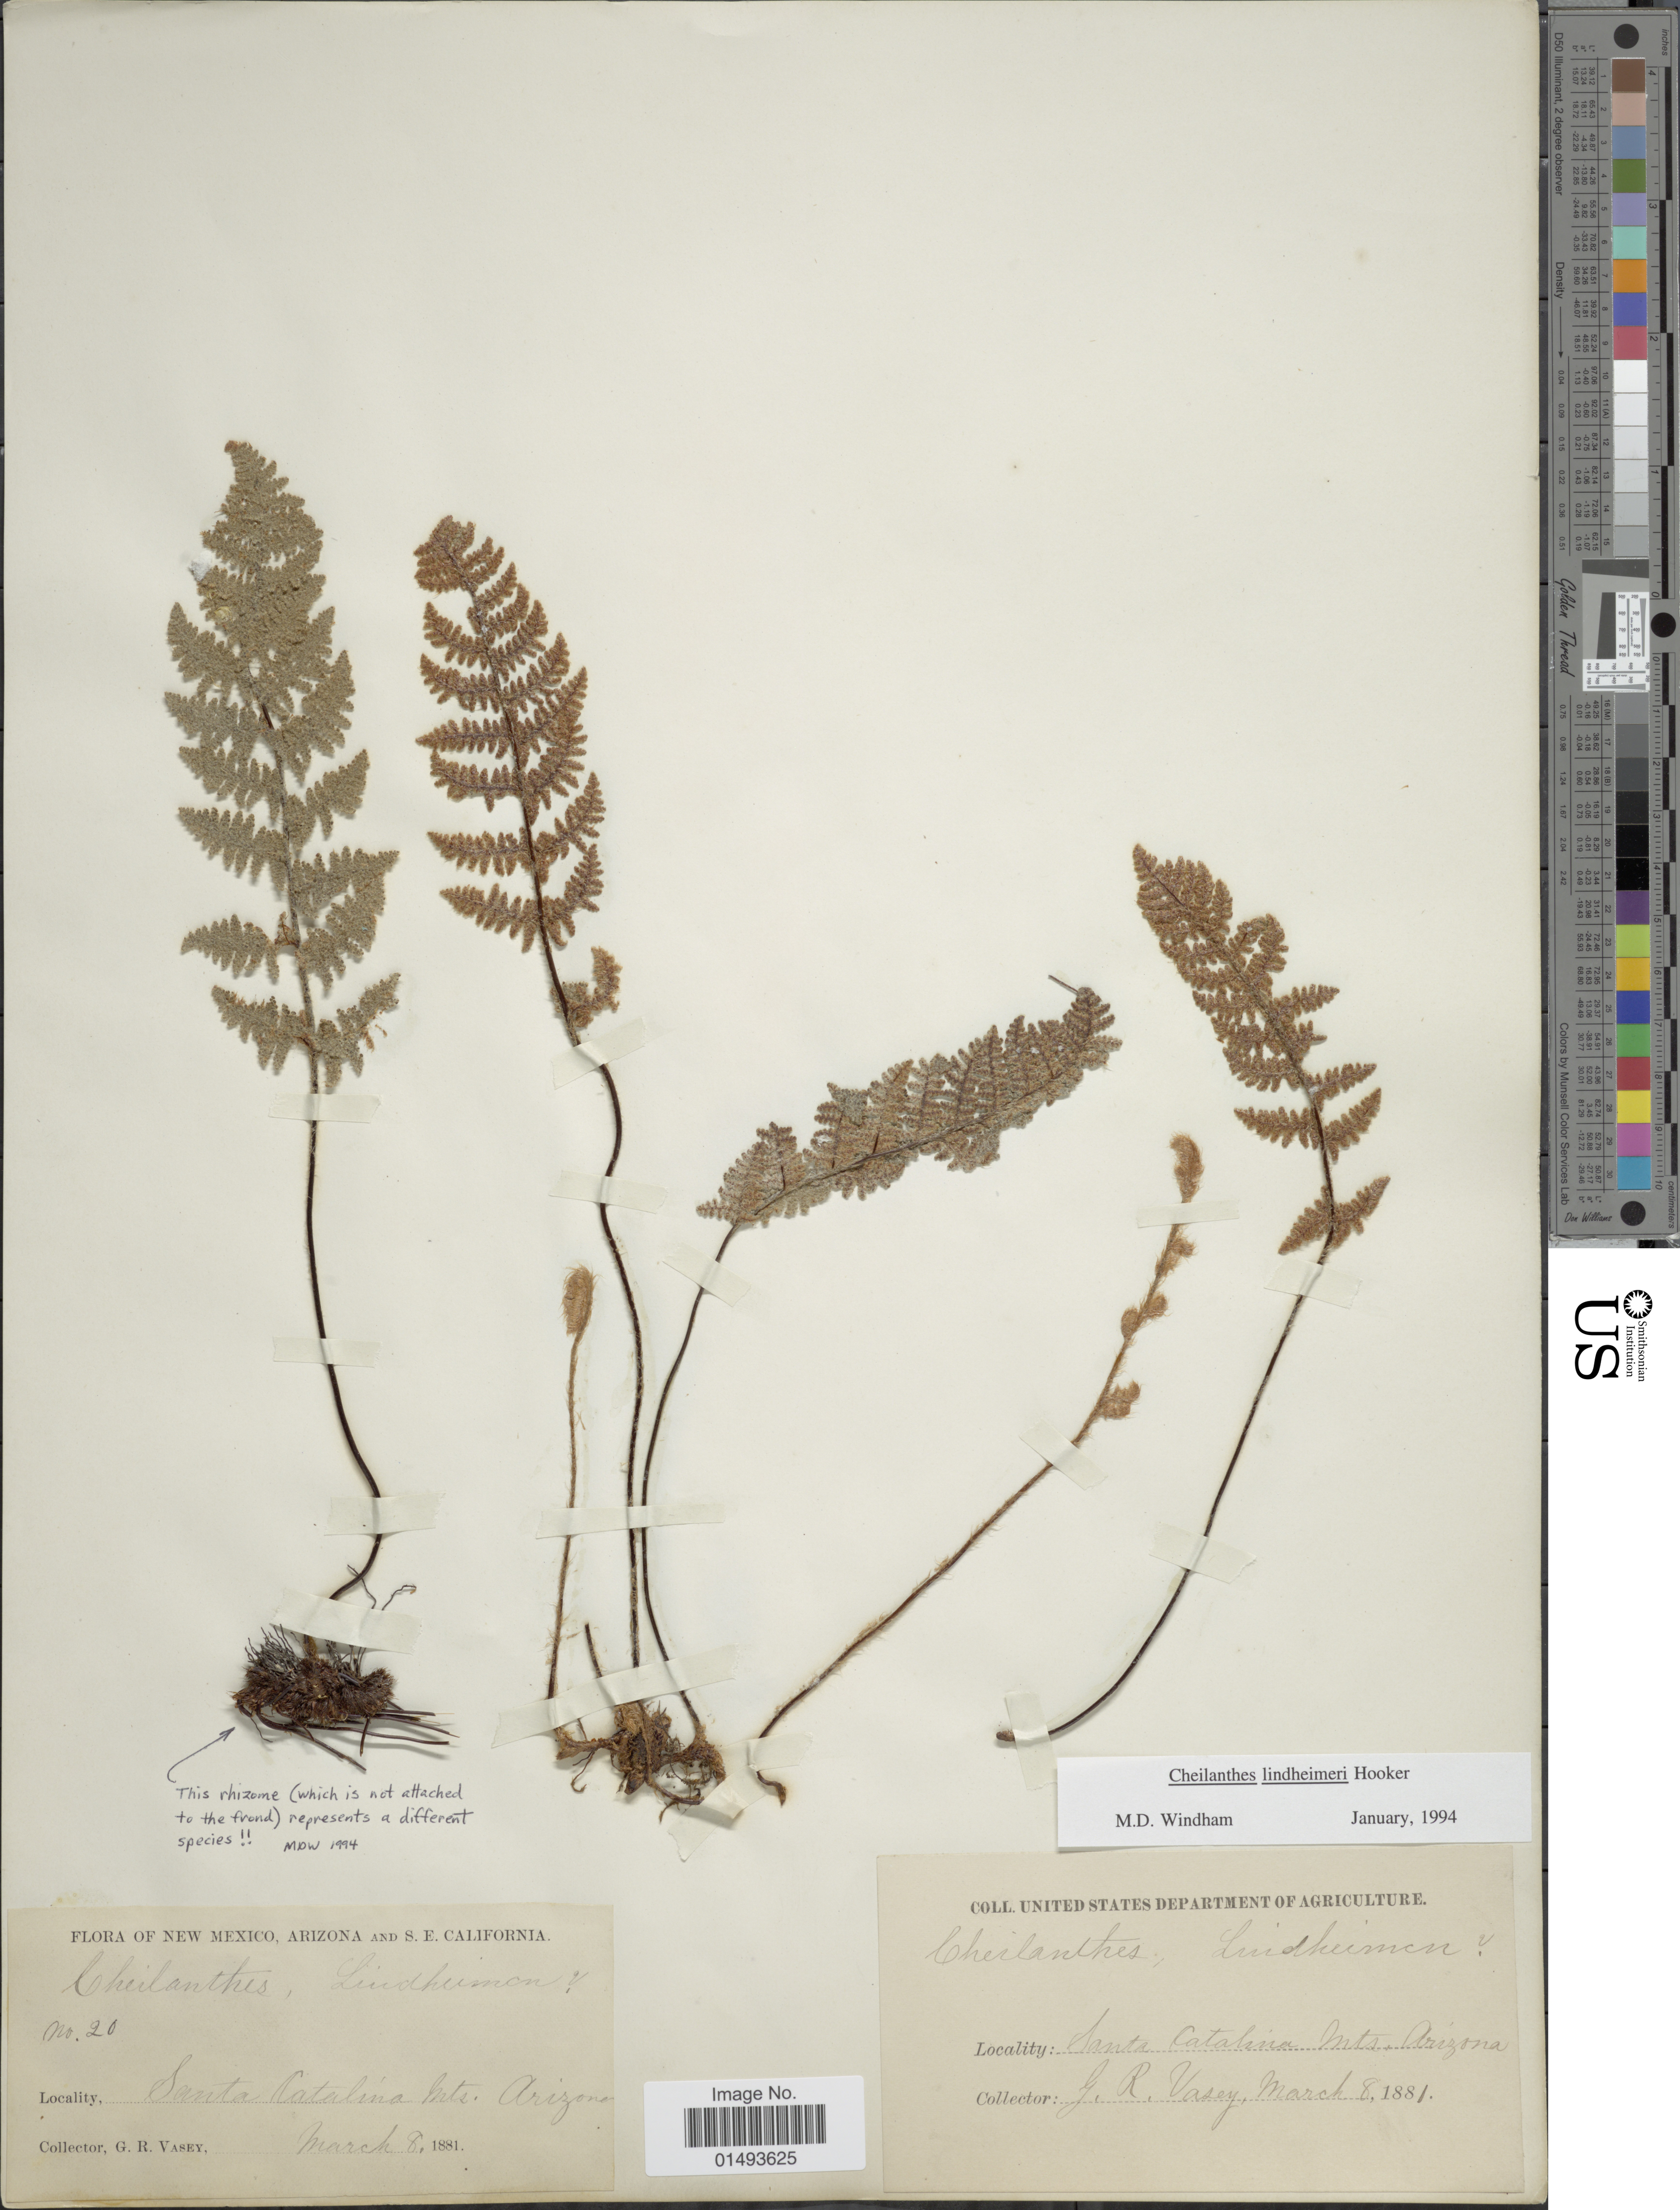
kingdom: Plantae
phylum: Tracheophyta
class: Polypodiopsida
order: Polypodiales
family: Pteridaceae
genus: Myriopteris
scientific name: Myriopteris lindheimeri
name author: (Hook.) J. Sm.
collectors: G. R. Vasey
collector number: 20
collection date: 1881-03-08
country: United States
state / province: Arizona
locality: Santa Catalina Mts.